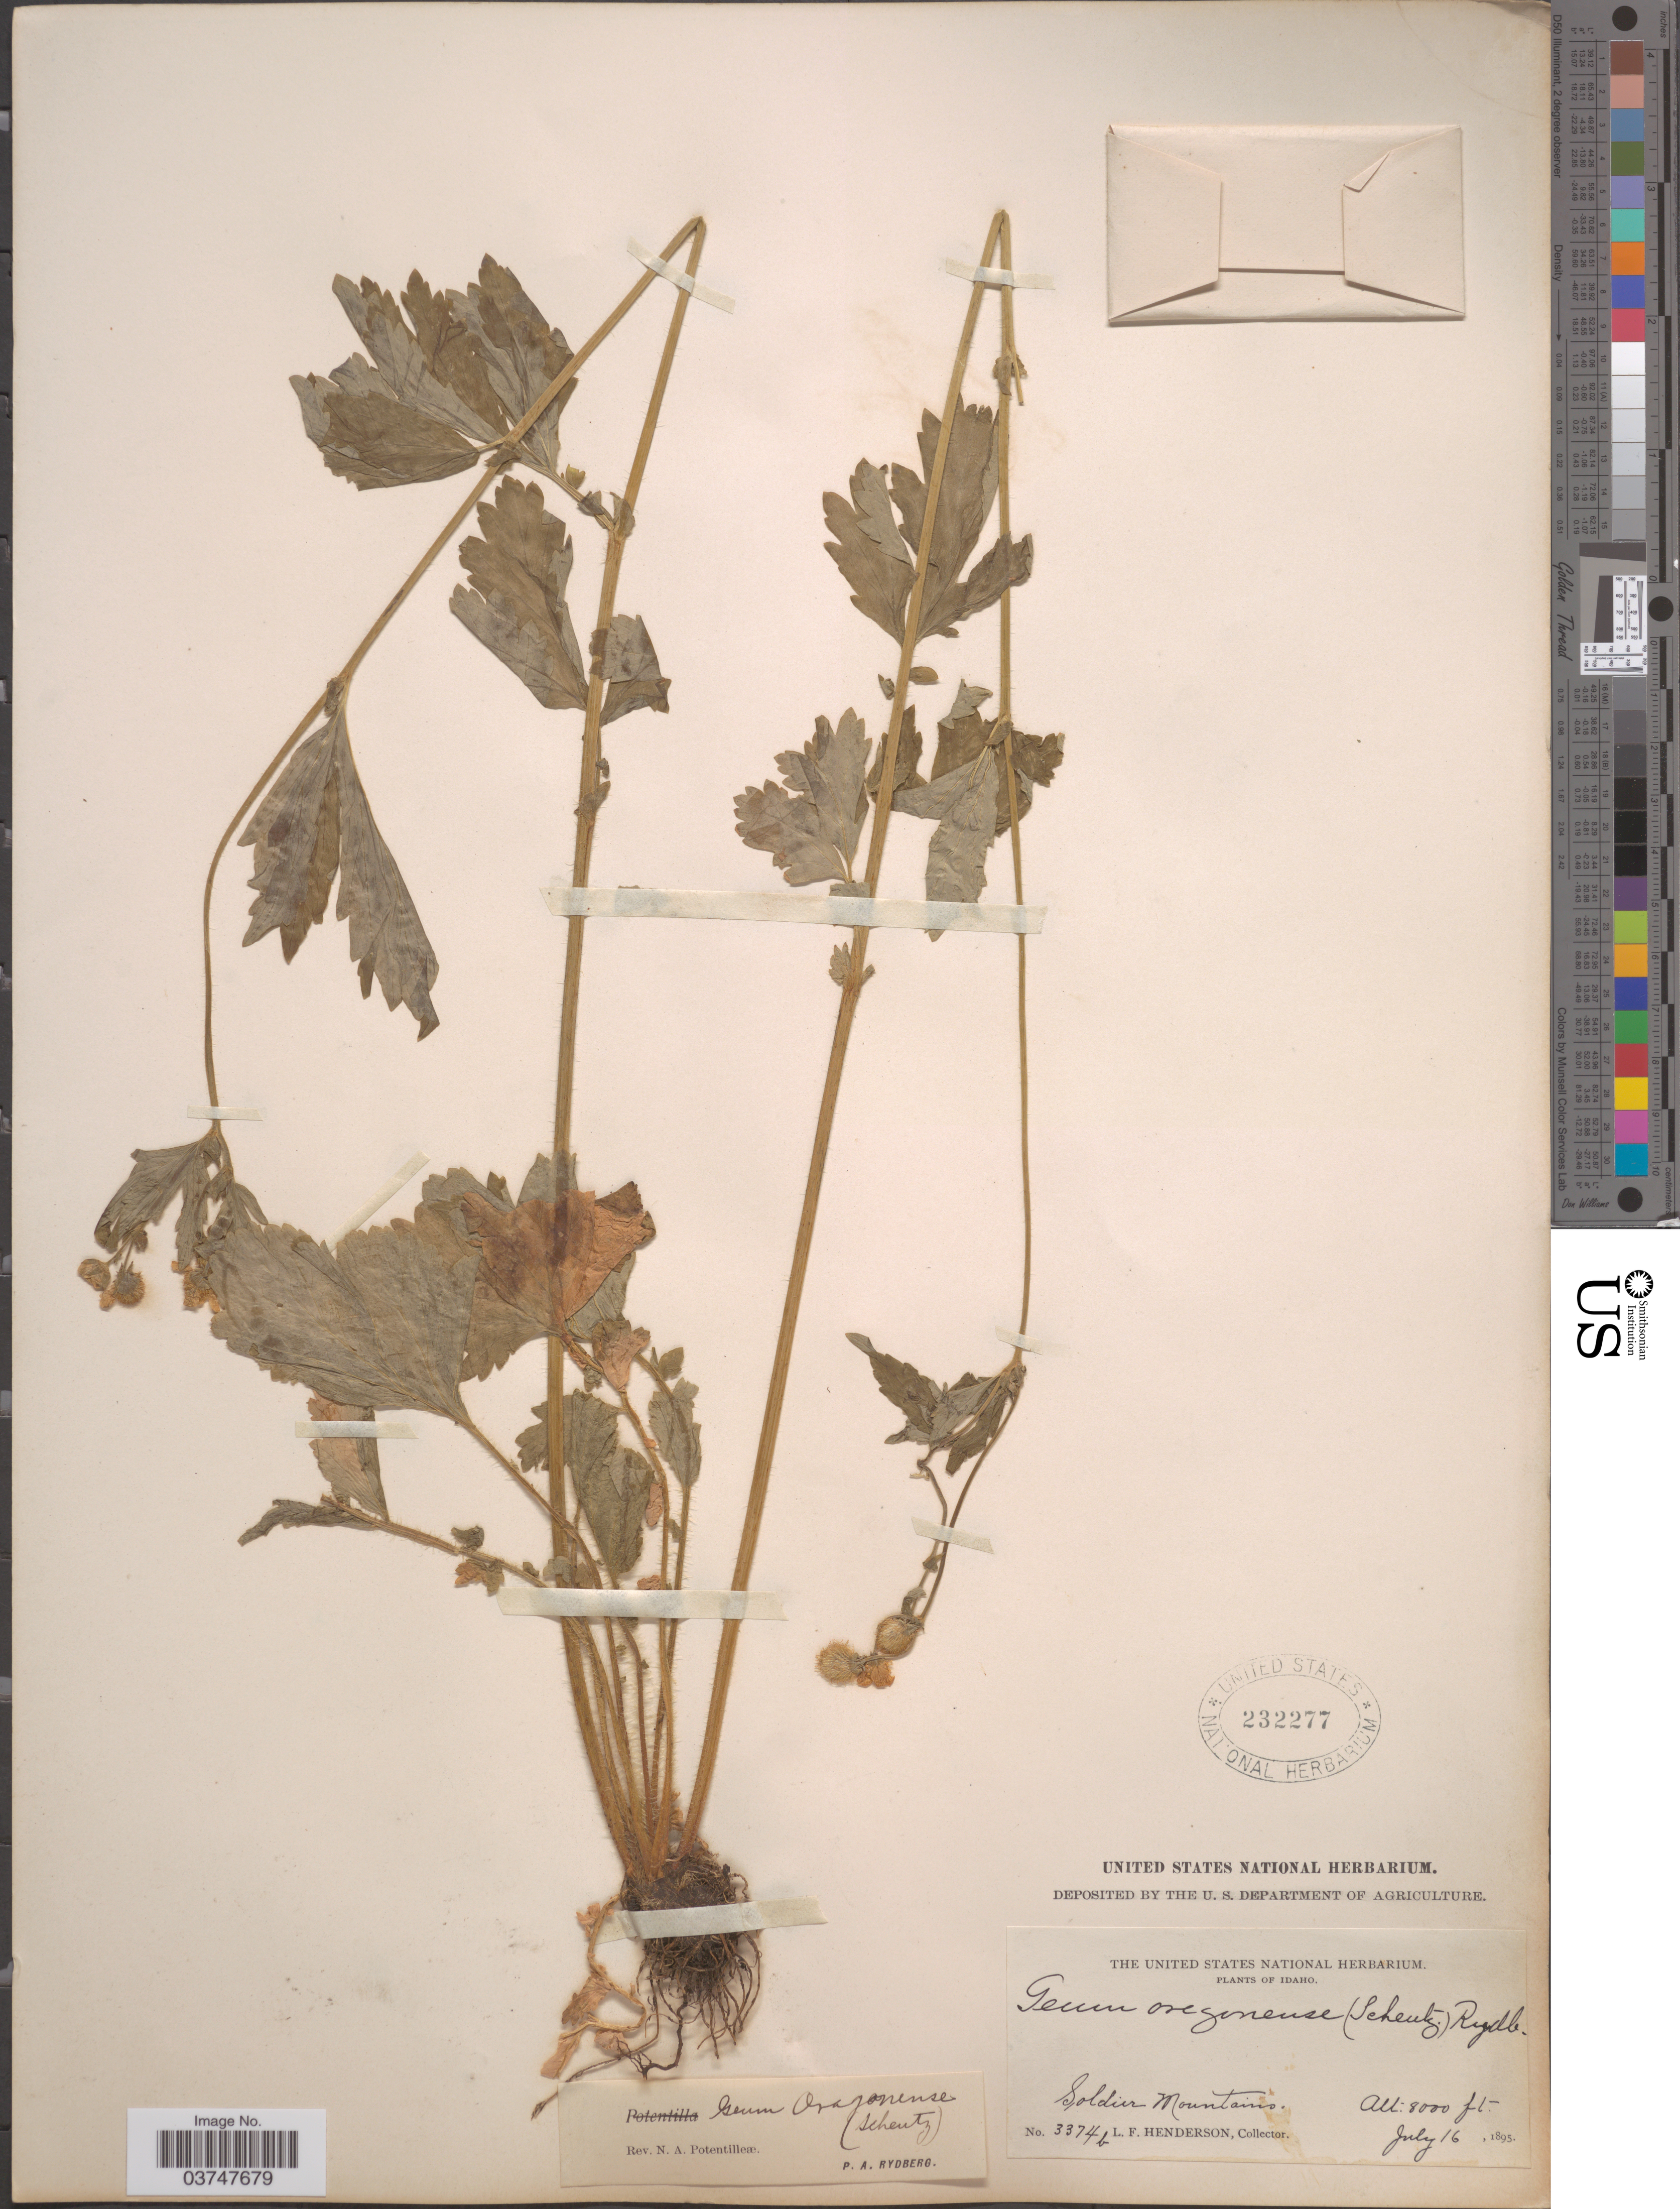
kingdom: Plantae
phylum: Tracheophyta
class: Magnoliopsida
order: Rosales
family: Rosaceae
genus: Geum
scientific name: Geum oregonense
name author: Rydb.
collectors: L. Henderson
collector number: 3374b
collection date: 1895-07-16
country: United States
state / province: Idaho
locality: Soldier Mountains.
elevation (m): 2438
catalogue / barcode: US 232277